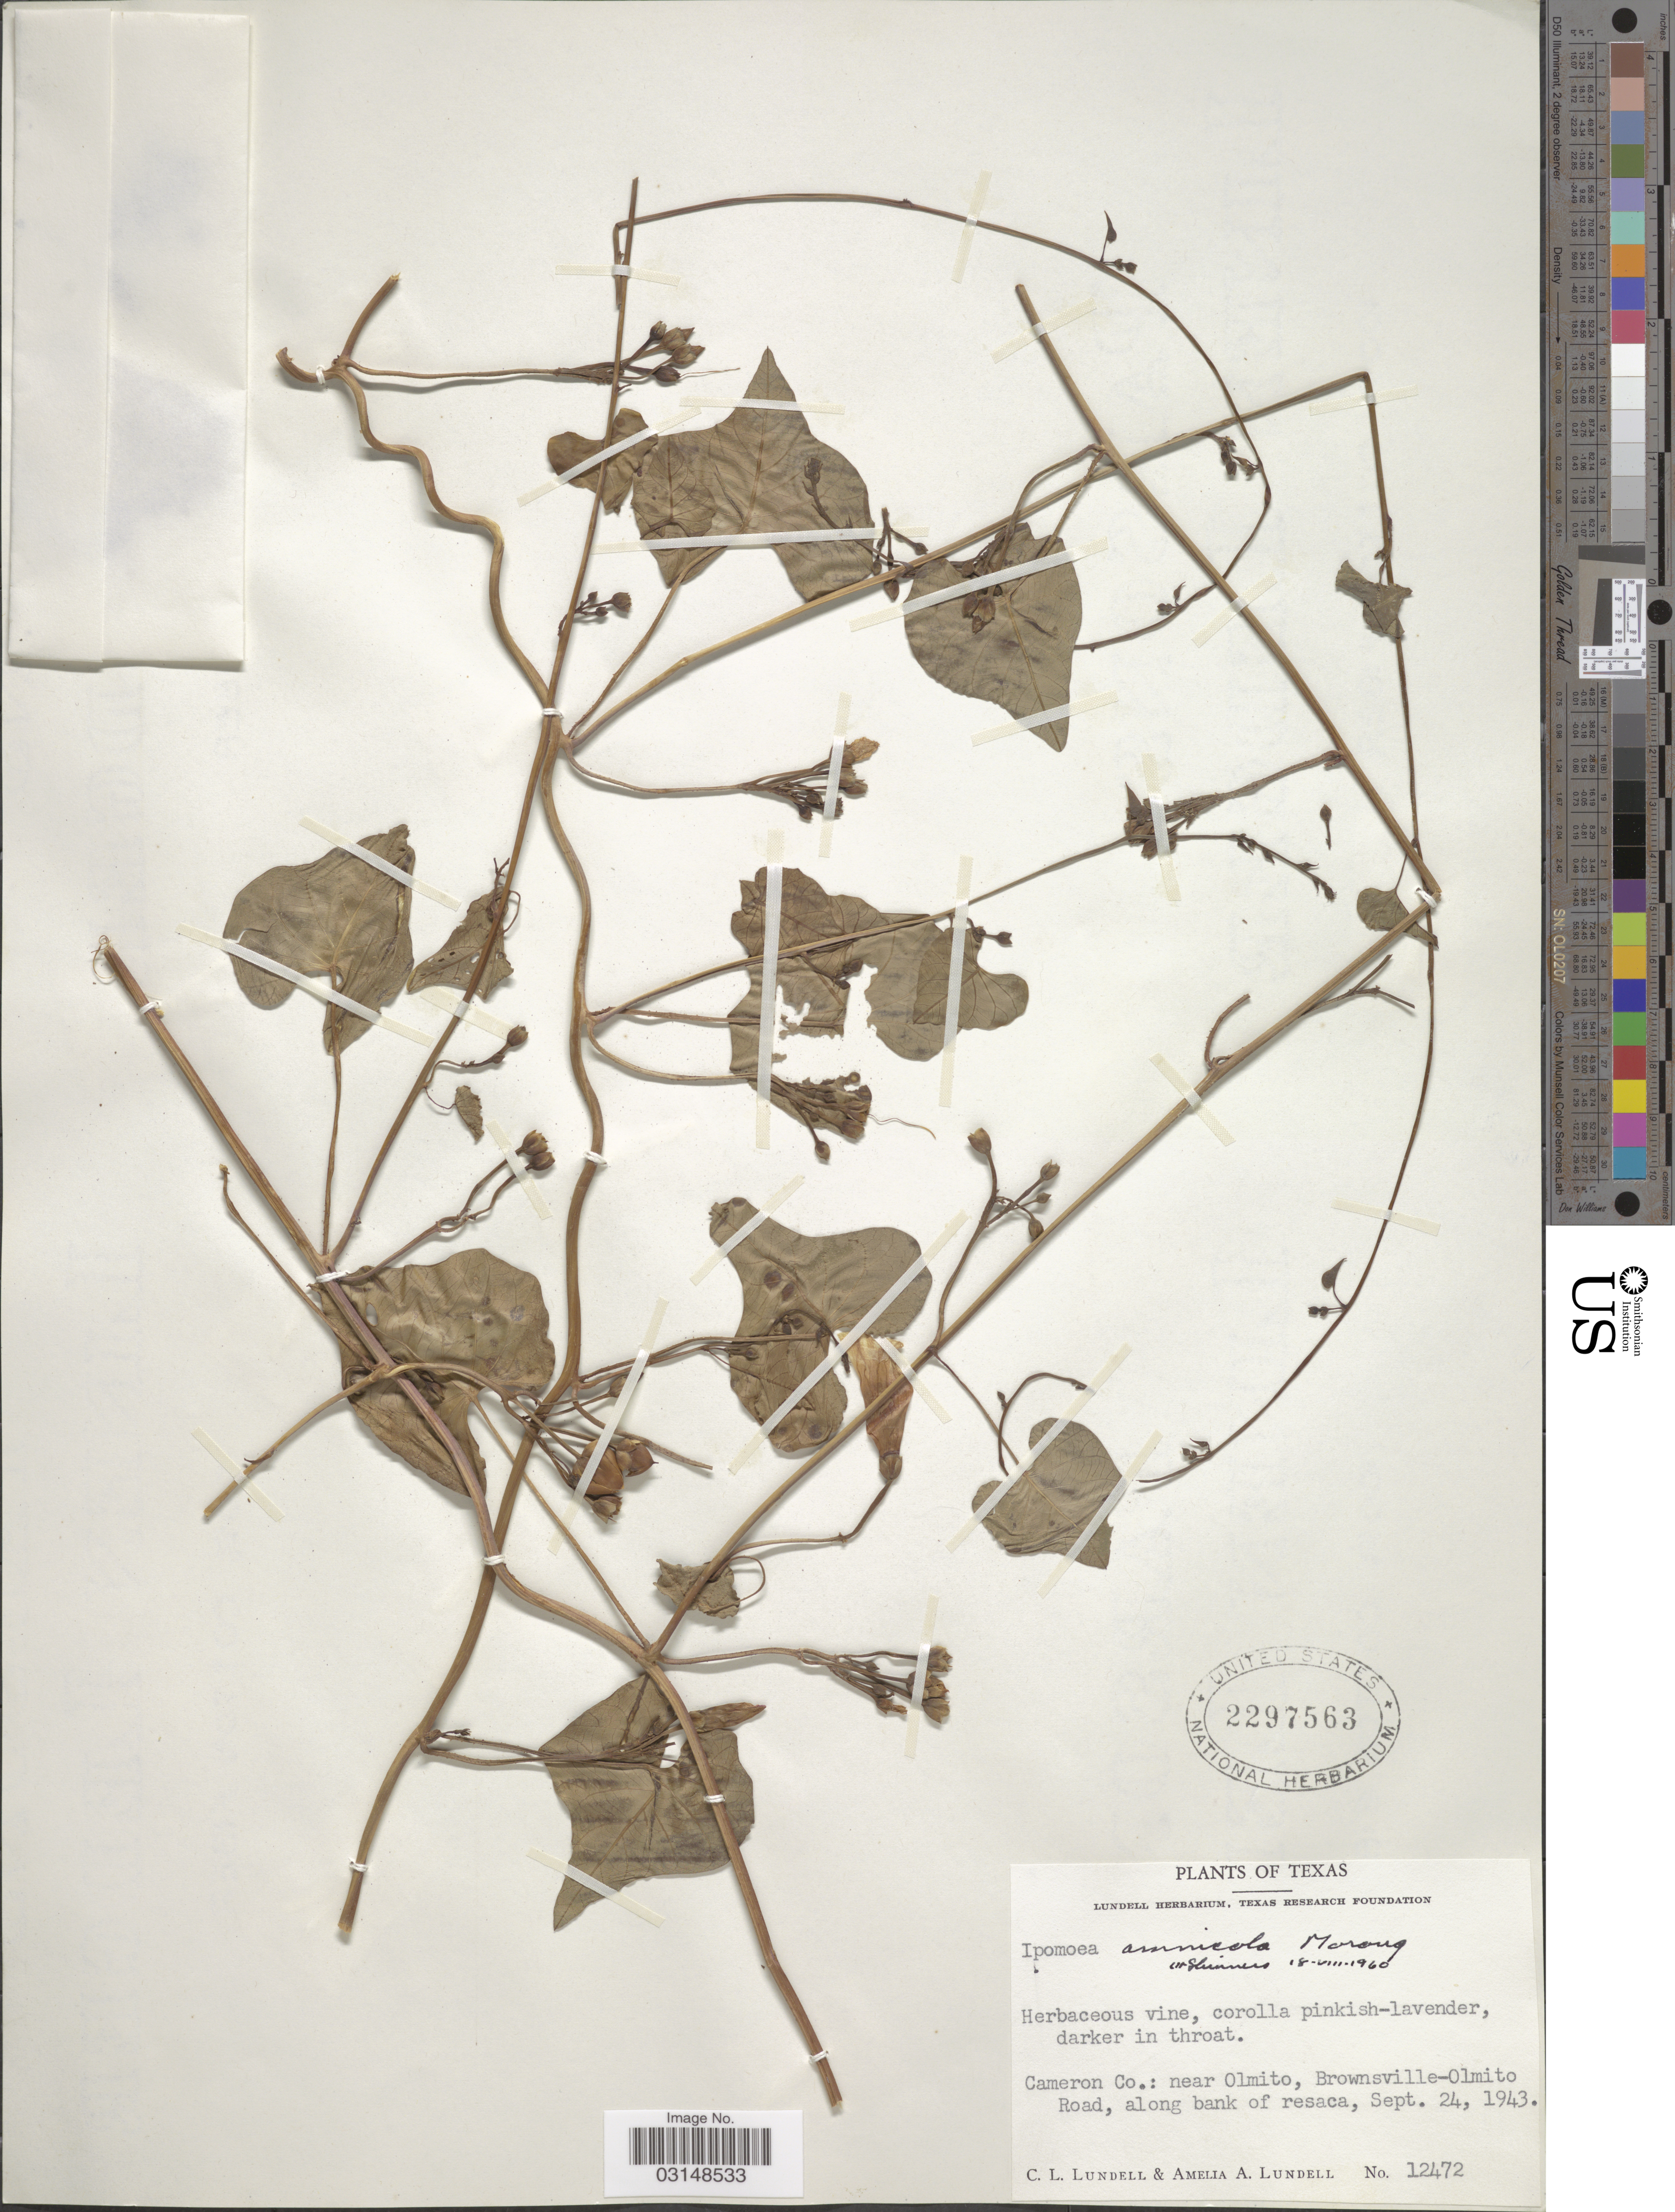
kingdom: Plantae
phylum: Tracheophyta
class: Magnoliopsida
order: Solanales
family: Convolvulaceae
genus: Ipomoea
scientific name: Ipomoea amnicola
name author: Morong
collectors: C. L. Lundell & A. A. Lundell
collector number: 12472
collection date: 1943-09-24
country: United States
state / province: Texas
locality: Cameron Co.: near Olmito, Brownsville-Olmito Road, along bank of resaca.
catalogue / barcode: US 2297563